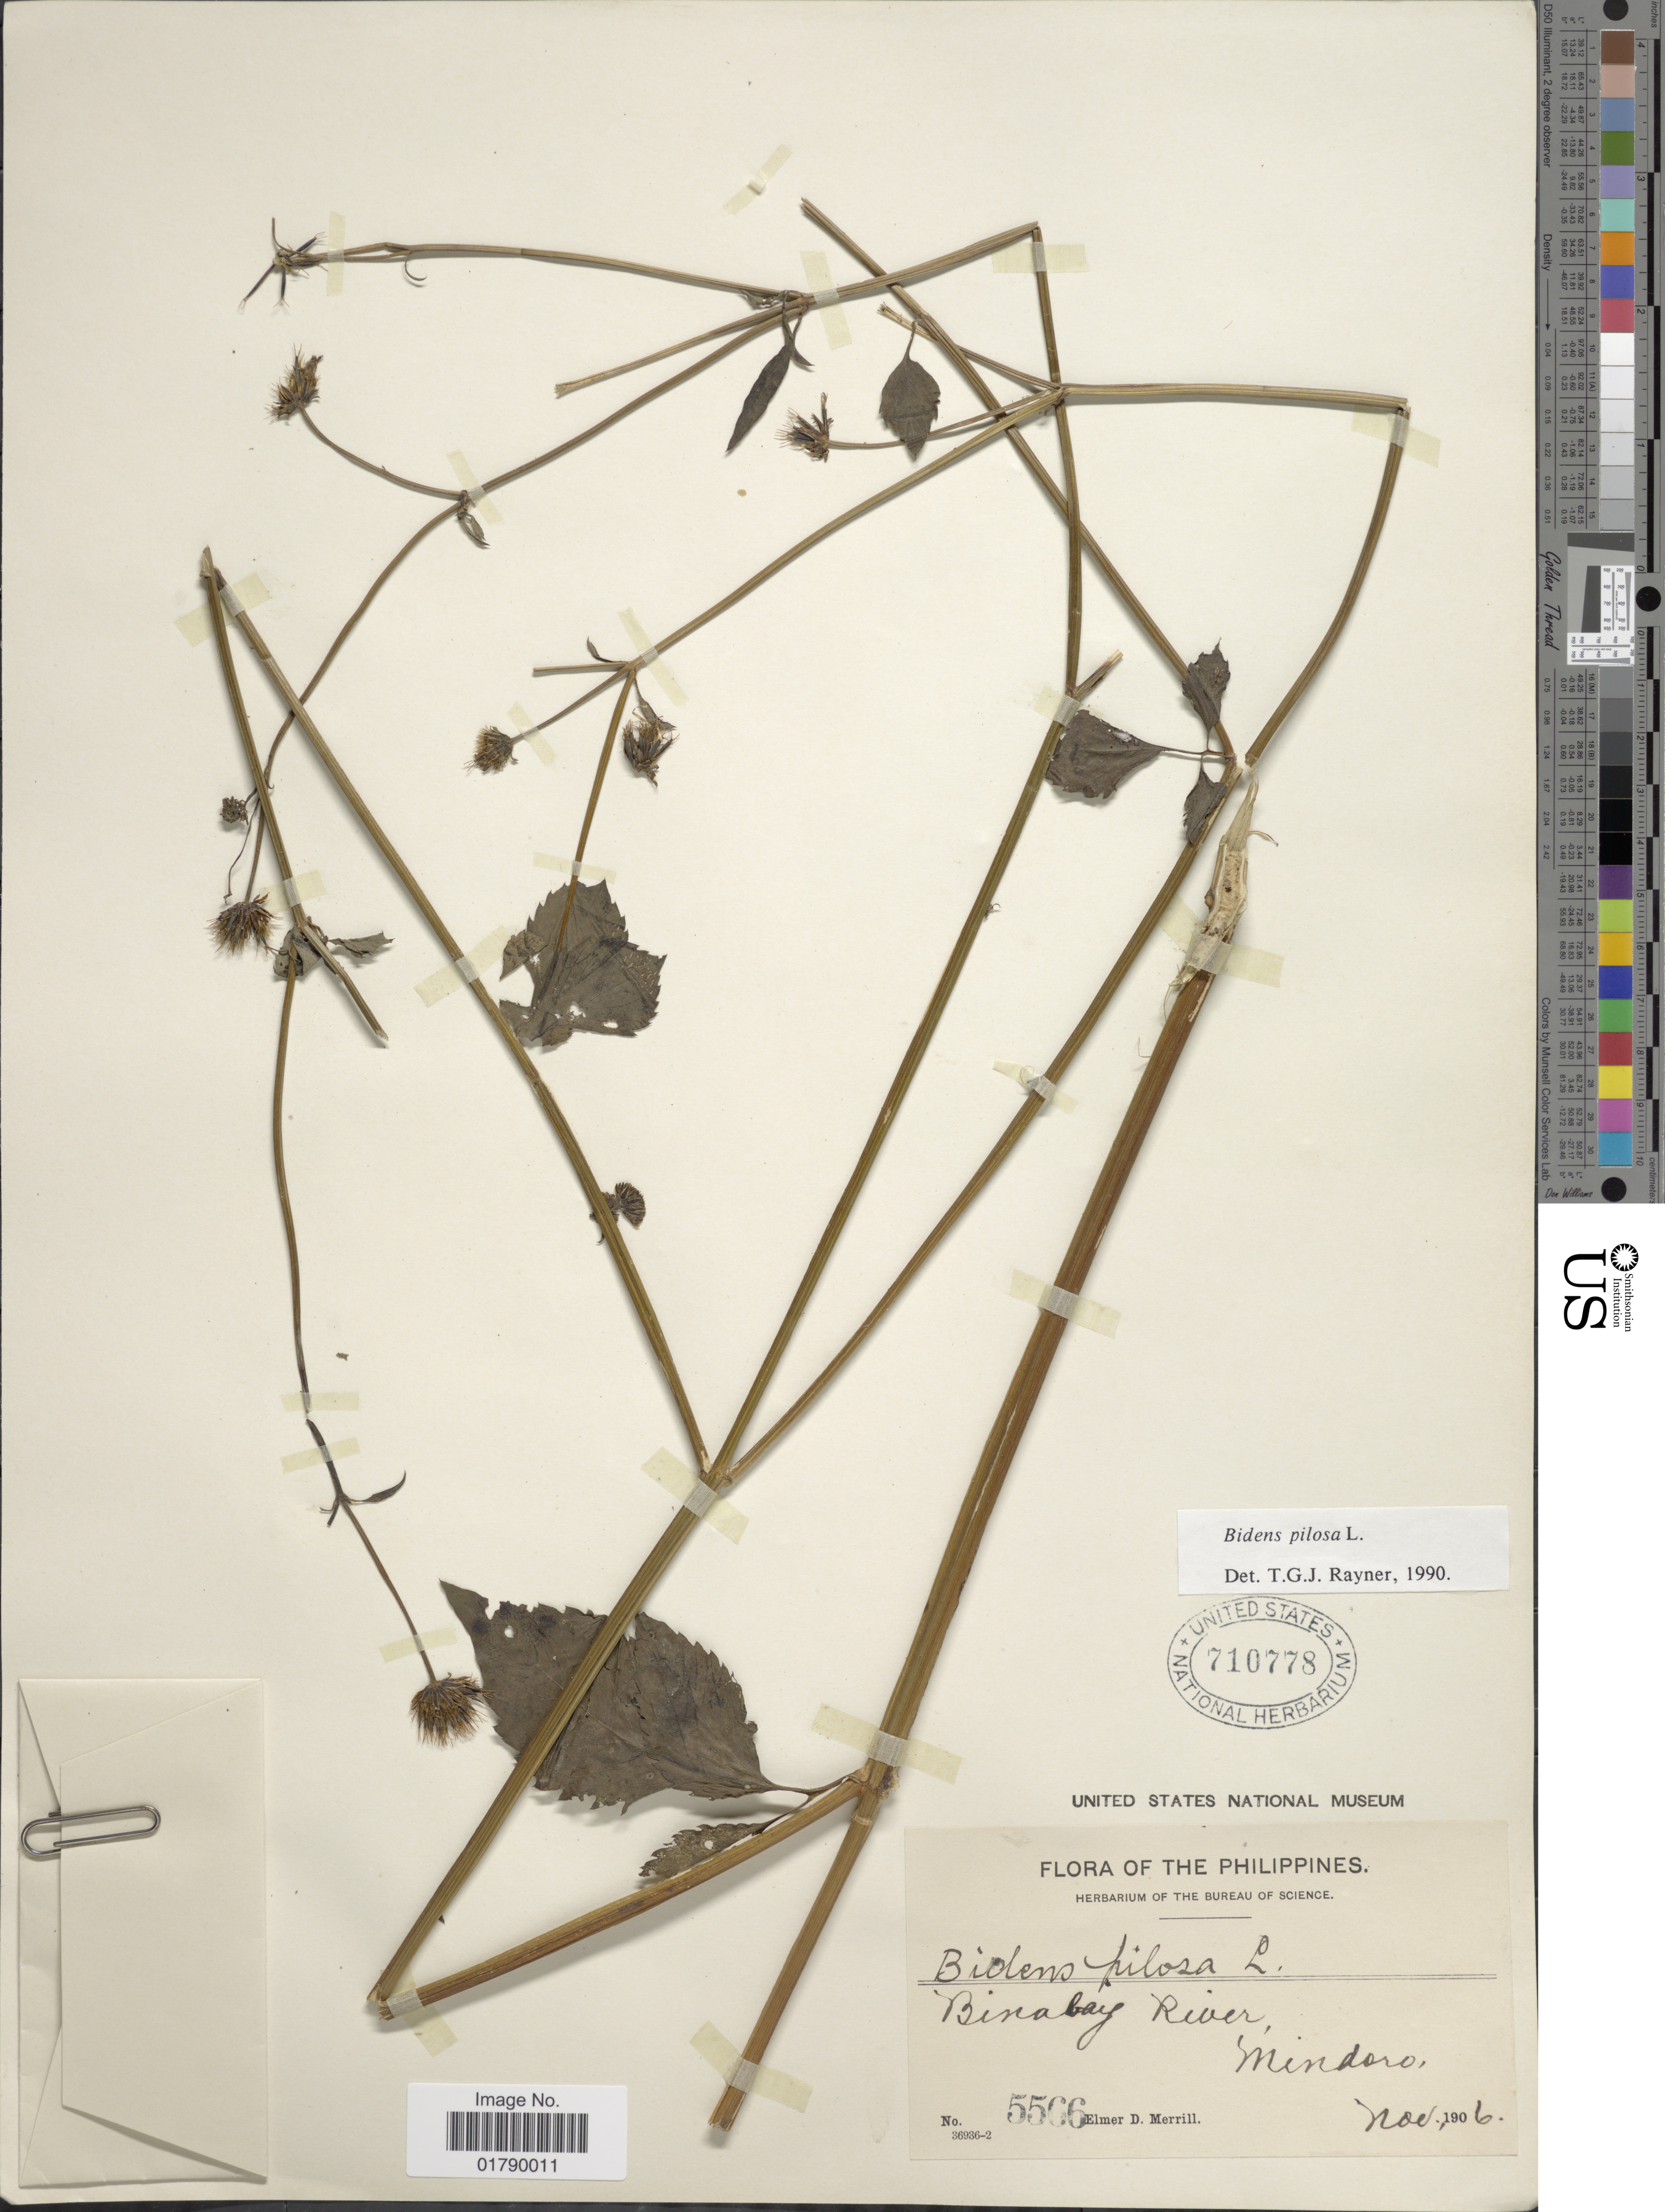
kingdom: Plantae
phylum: Tracheophyta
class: Magnoliopsida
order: Asterales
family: Asteraceae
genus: Bidens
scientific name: Bidens pilosa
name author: L.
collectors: E. D. Merrill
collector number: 5566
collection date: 1906-11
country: Philippines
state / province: Mimaropa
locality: Binabay River, Mindoro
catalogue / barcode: US 710778